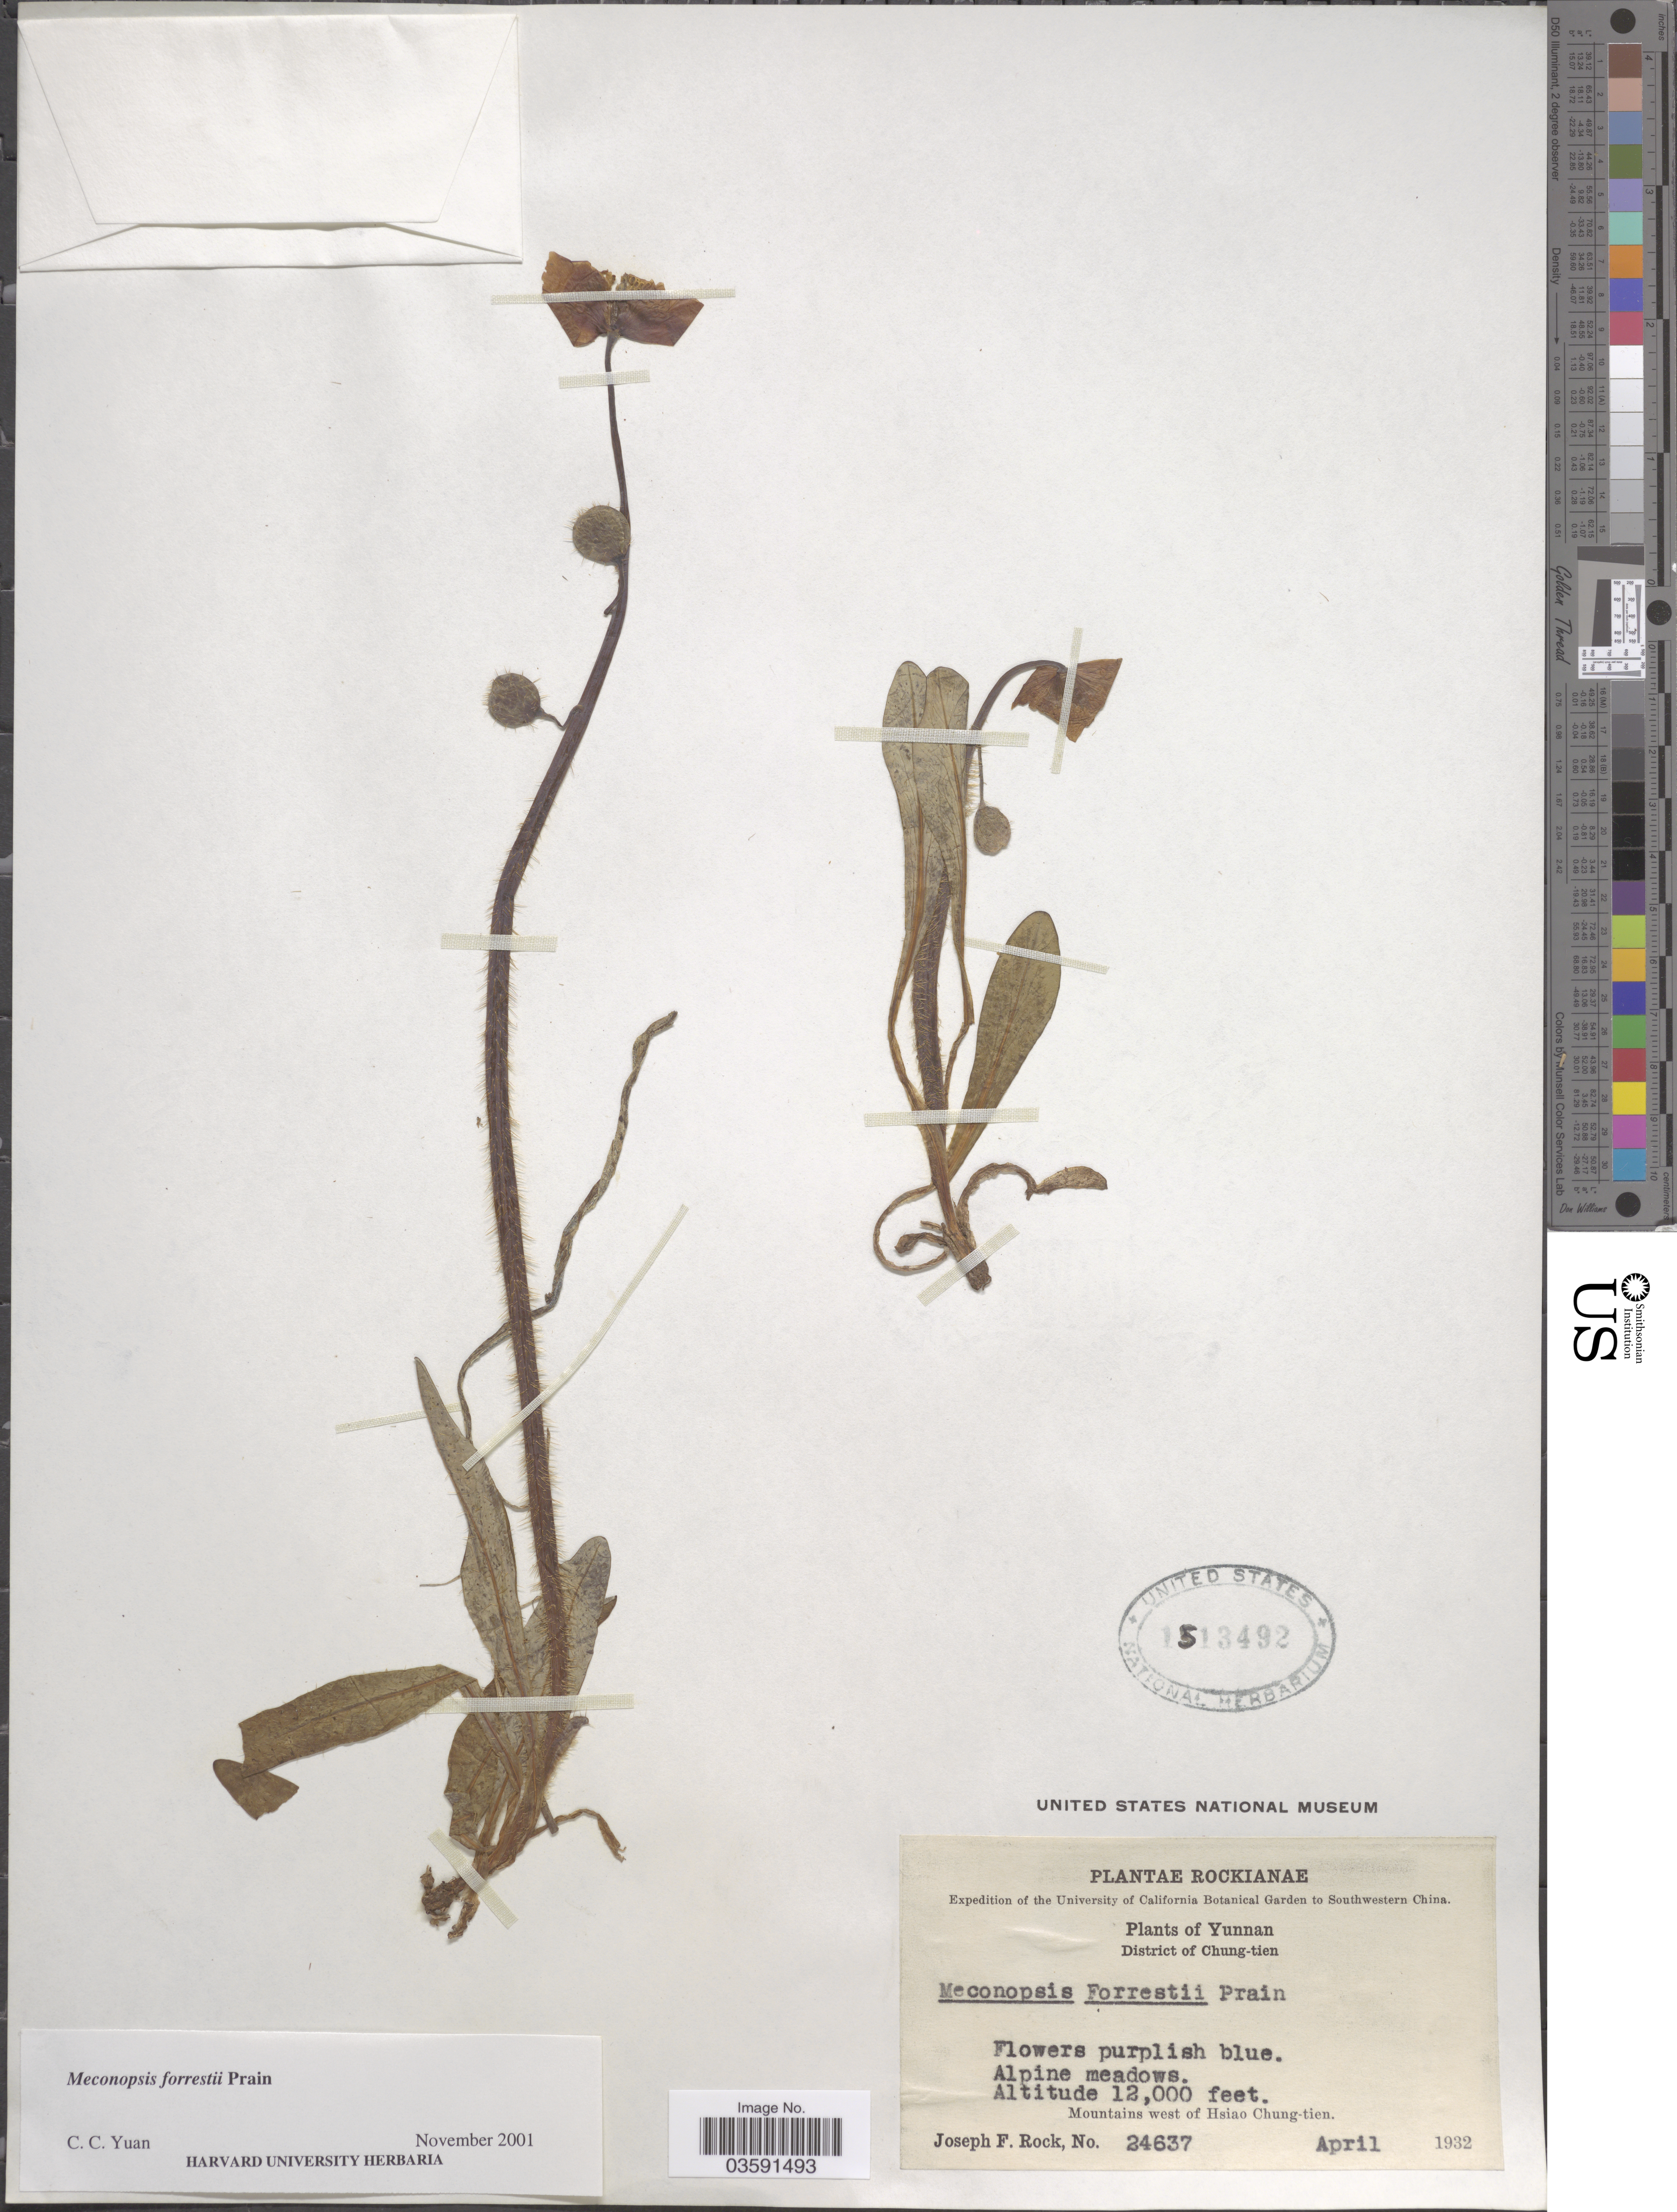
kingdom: Plantae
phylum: Tracheophyta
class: Magnoliopsida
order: Ranunculales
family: Papaveraceae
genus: Meconopsis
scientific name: Meconopsis forrestii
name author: Prain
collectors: J. F. Rock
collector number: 24637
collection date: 1932-04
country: China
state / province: Yunnan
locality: Southwestern China. District of Chung-tien. Mountains west of Hsiao Chung-tien.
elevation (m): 3658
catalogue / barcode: US 1513492